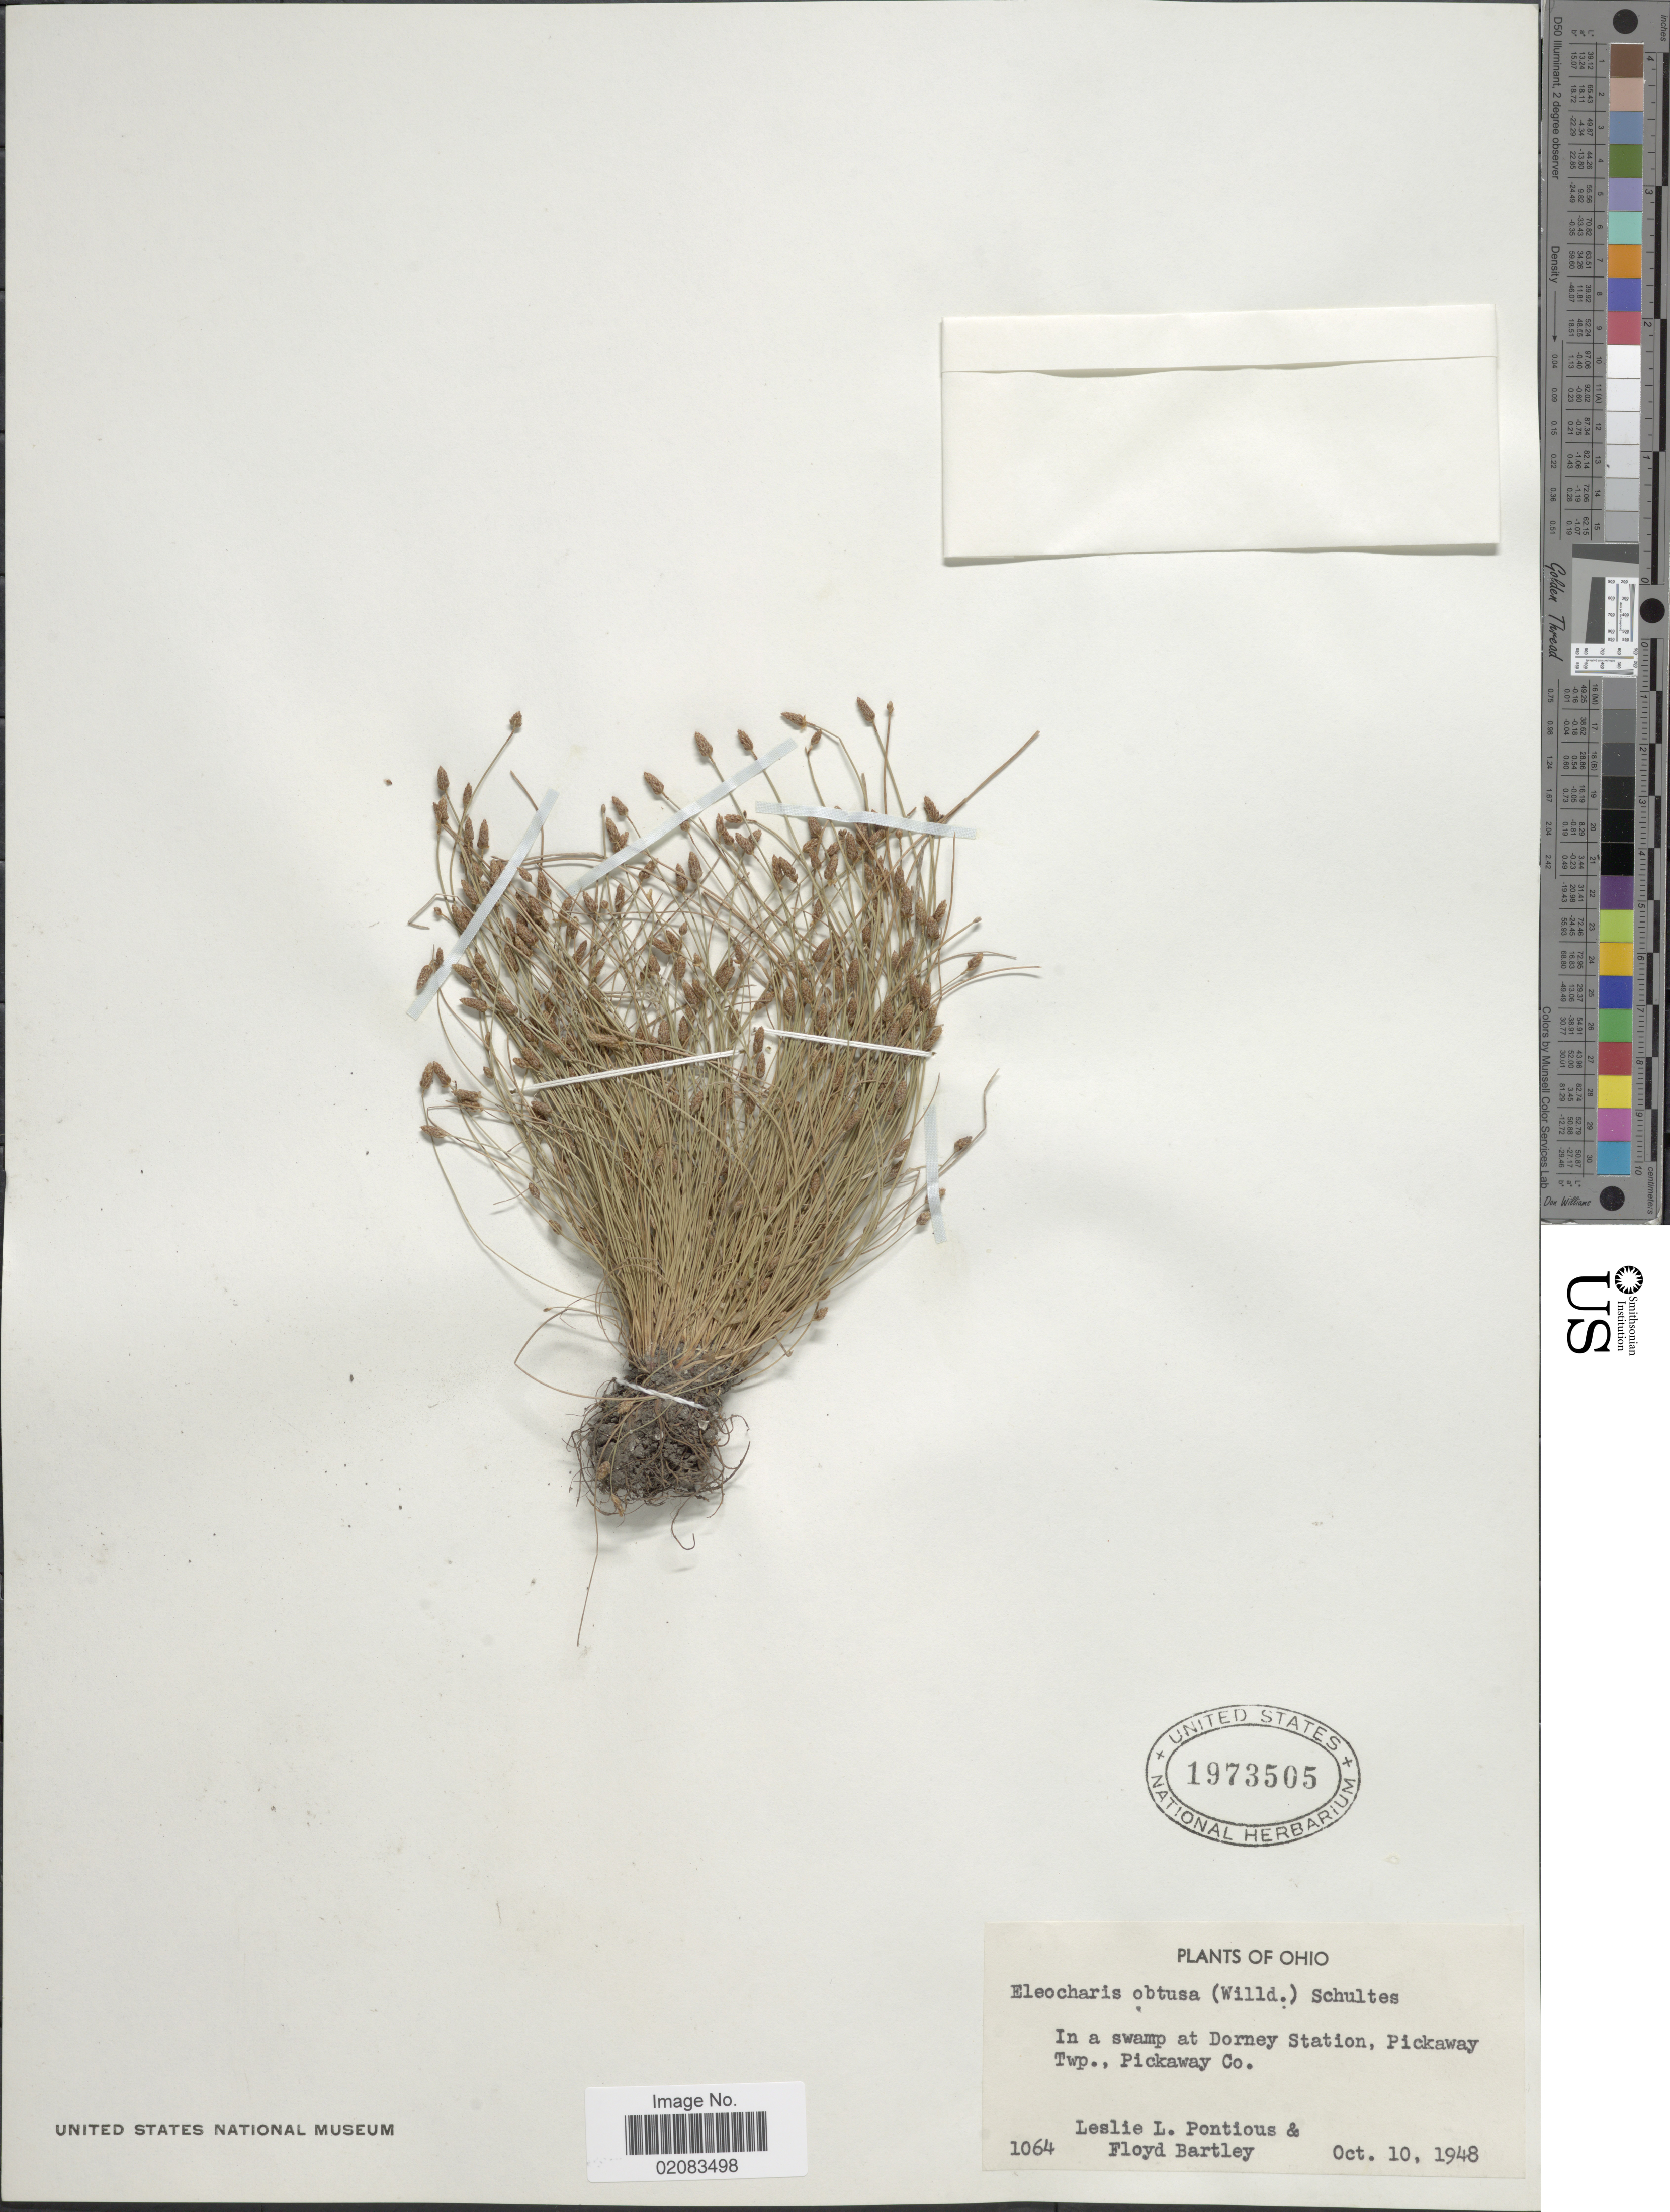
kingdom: Plantae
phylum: Tracheophyta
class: Liliopsida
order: Poales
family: Cyperaceae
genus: Eleocharis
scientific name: Eleocharis obtusa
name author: (Willd.) Schult.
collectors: L. Pontius & F. Bartley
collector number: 1064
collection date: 1948-10-10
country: United States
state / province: Ohio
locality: In a swamp at Dorney Station, Pickaway Twp., Pickaway Co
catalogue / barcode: US 1973505